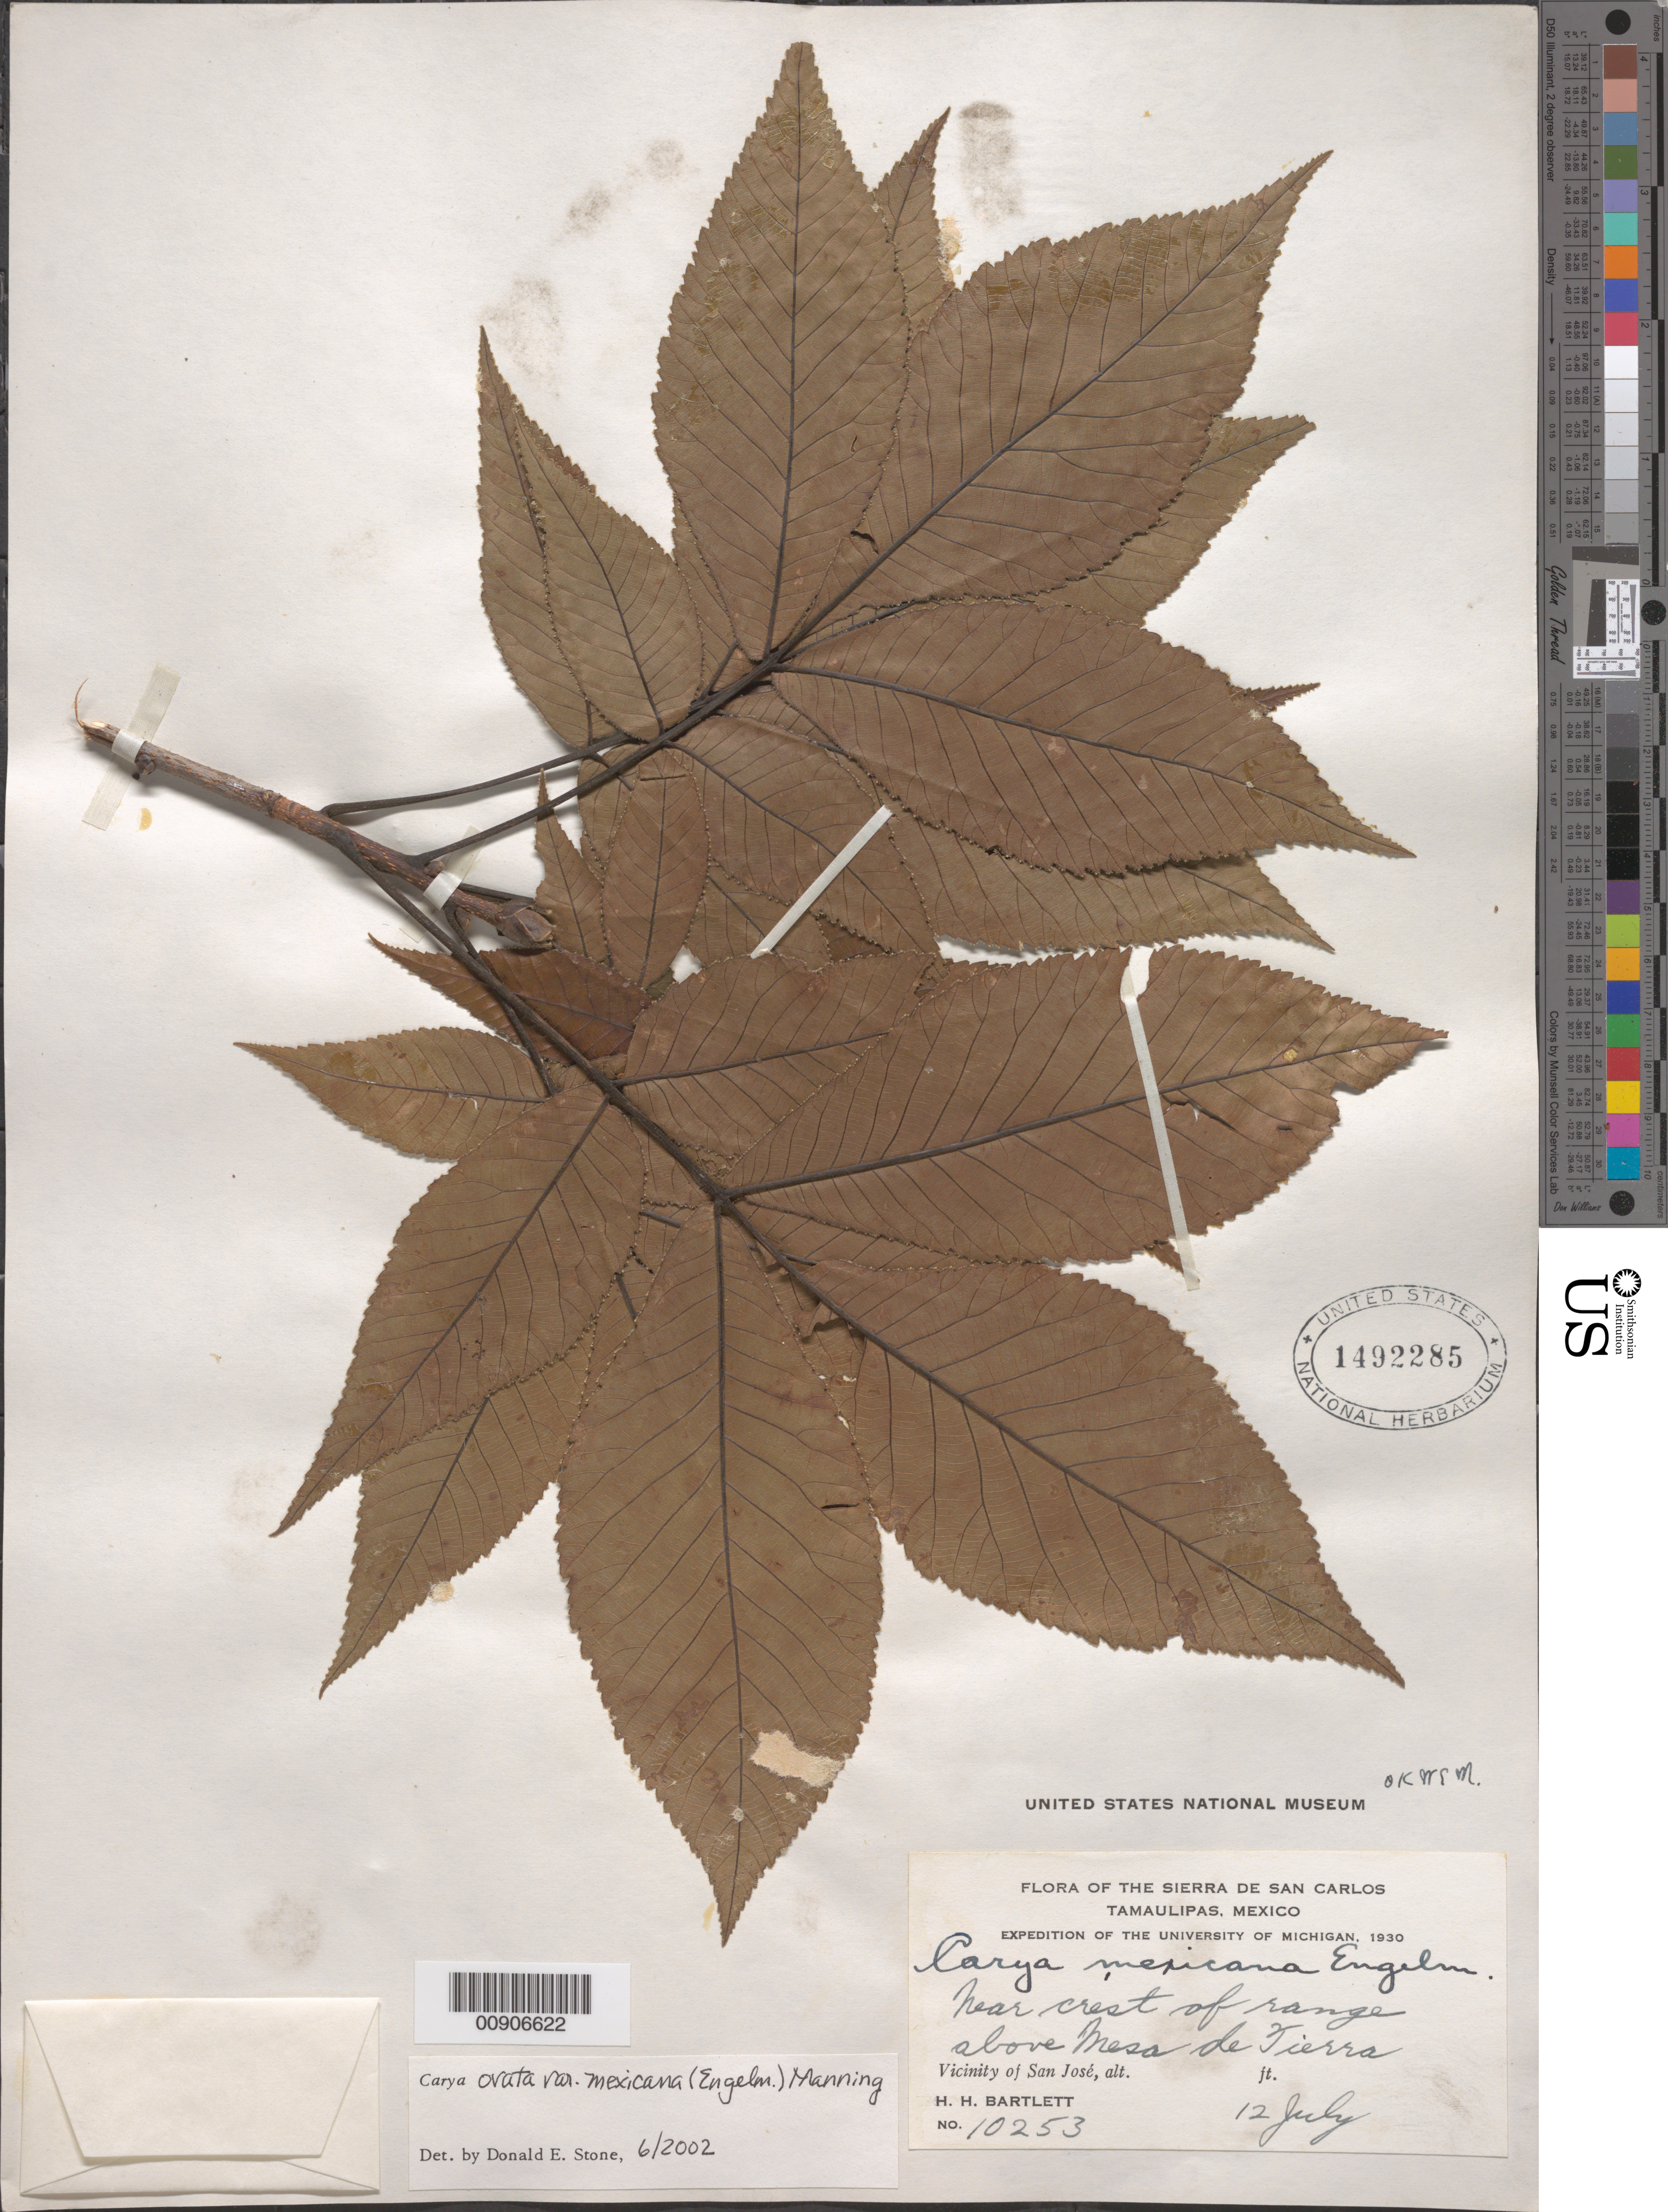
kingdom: Plantae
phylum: Tracheophyta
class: Magnoliopsida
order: Fagales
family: Juglandaceae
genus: Carya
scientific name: Carya ovata var. mexicana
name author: (Mill.) K. Koch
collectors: H. H. Bartlett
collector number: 10253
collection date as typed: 12 Jul 1930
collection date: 1930-07-12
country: Mexico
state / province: Tamaulipas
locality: Near crest of range above Mesa de Tierra. Vicinity of San José. Sierra de San Carlos, Tamaulipas.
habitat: Crest of range above Mesa.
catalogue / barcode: US 1492285